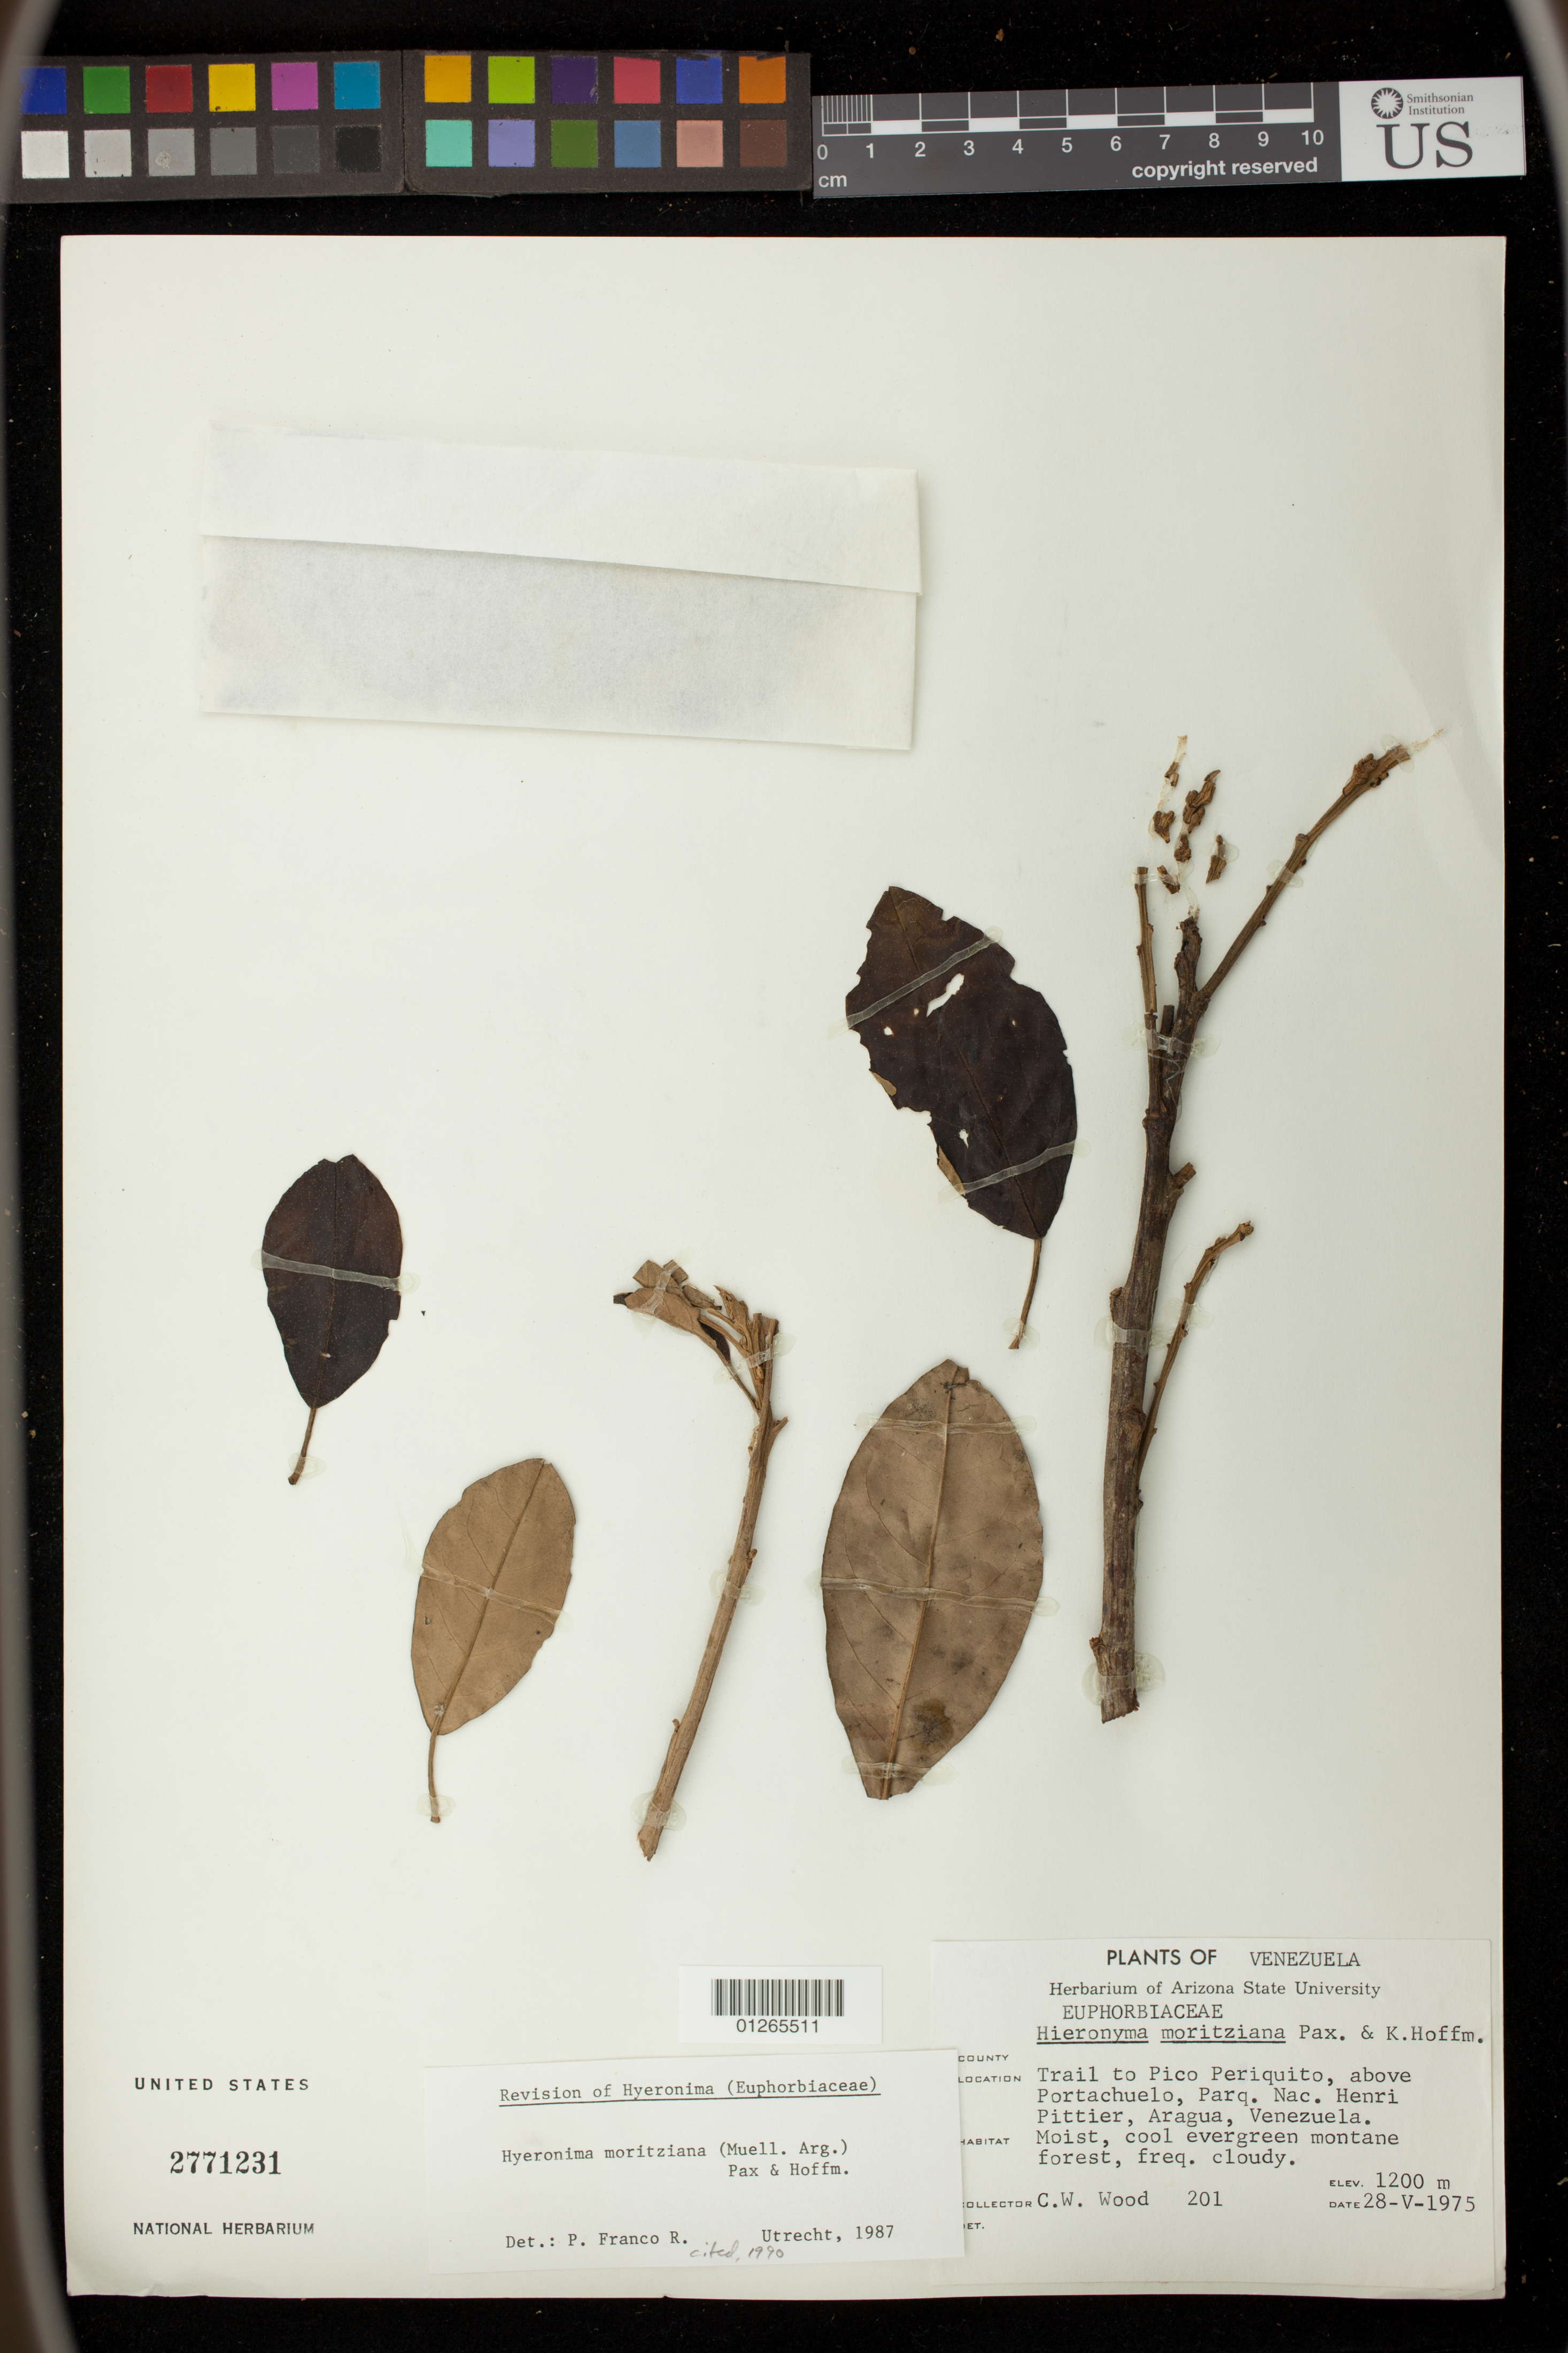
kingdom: Plantae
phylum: Tracheophyta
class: Magnoliopsida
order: Malpighiales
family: Phyllanthaceae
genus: Hieronyma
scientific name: Hieronyma moritziana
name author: (Müll. Arg.) Pax ex K. Hoffm.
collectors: C. Wood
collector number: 201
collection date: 1975-05-28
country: Venezuela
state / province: Aragua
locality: Aguacatal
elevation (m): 1205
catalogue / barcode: US 2771231